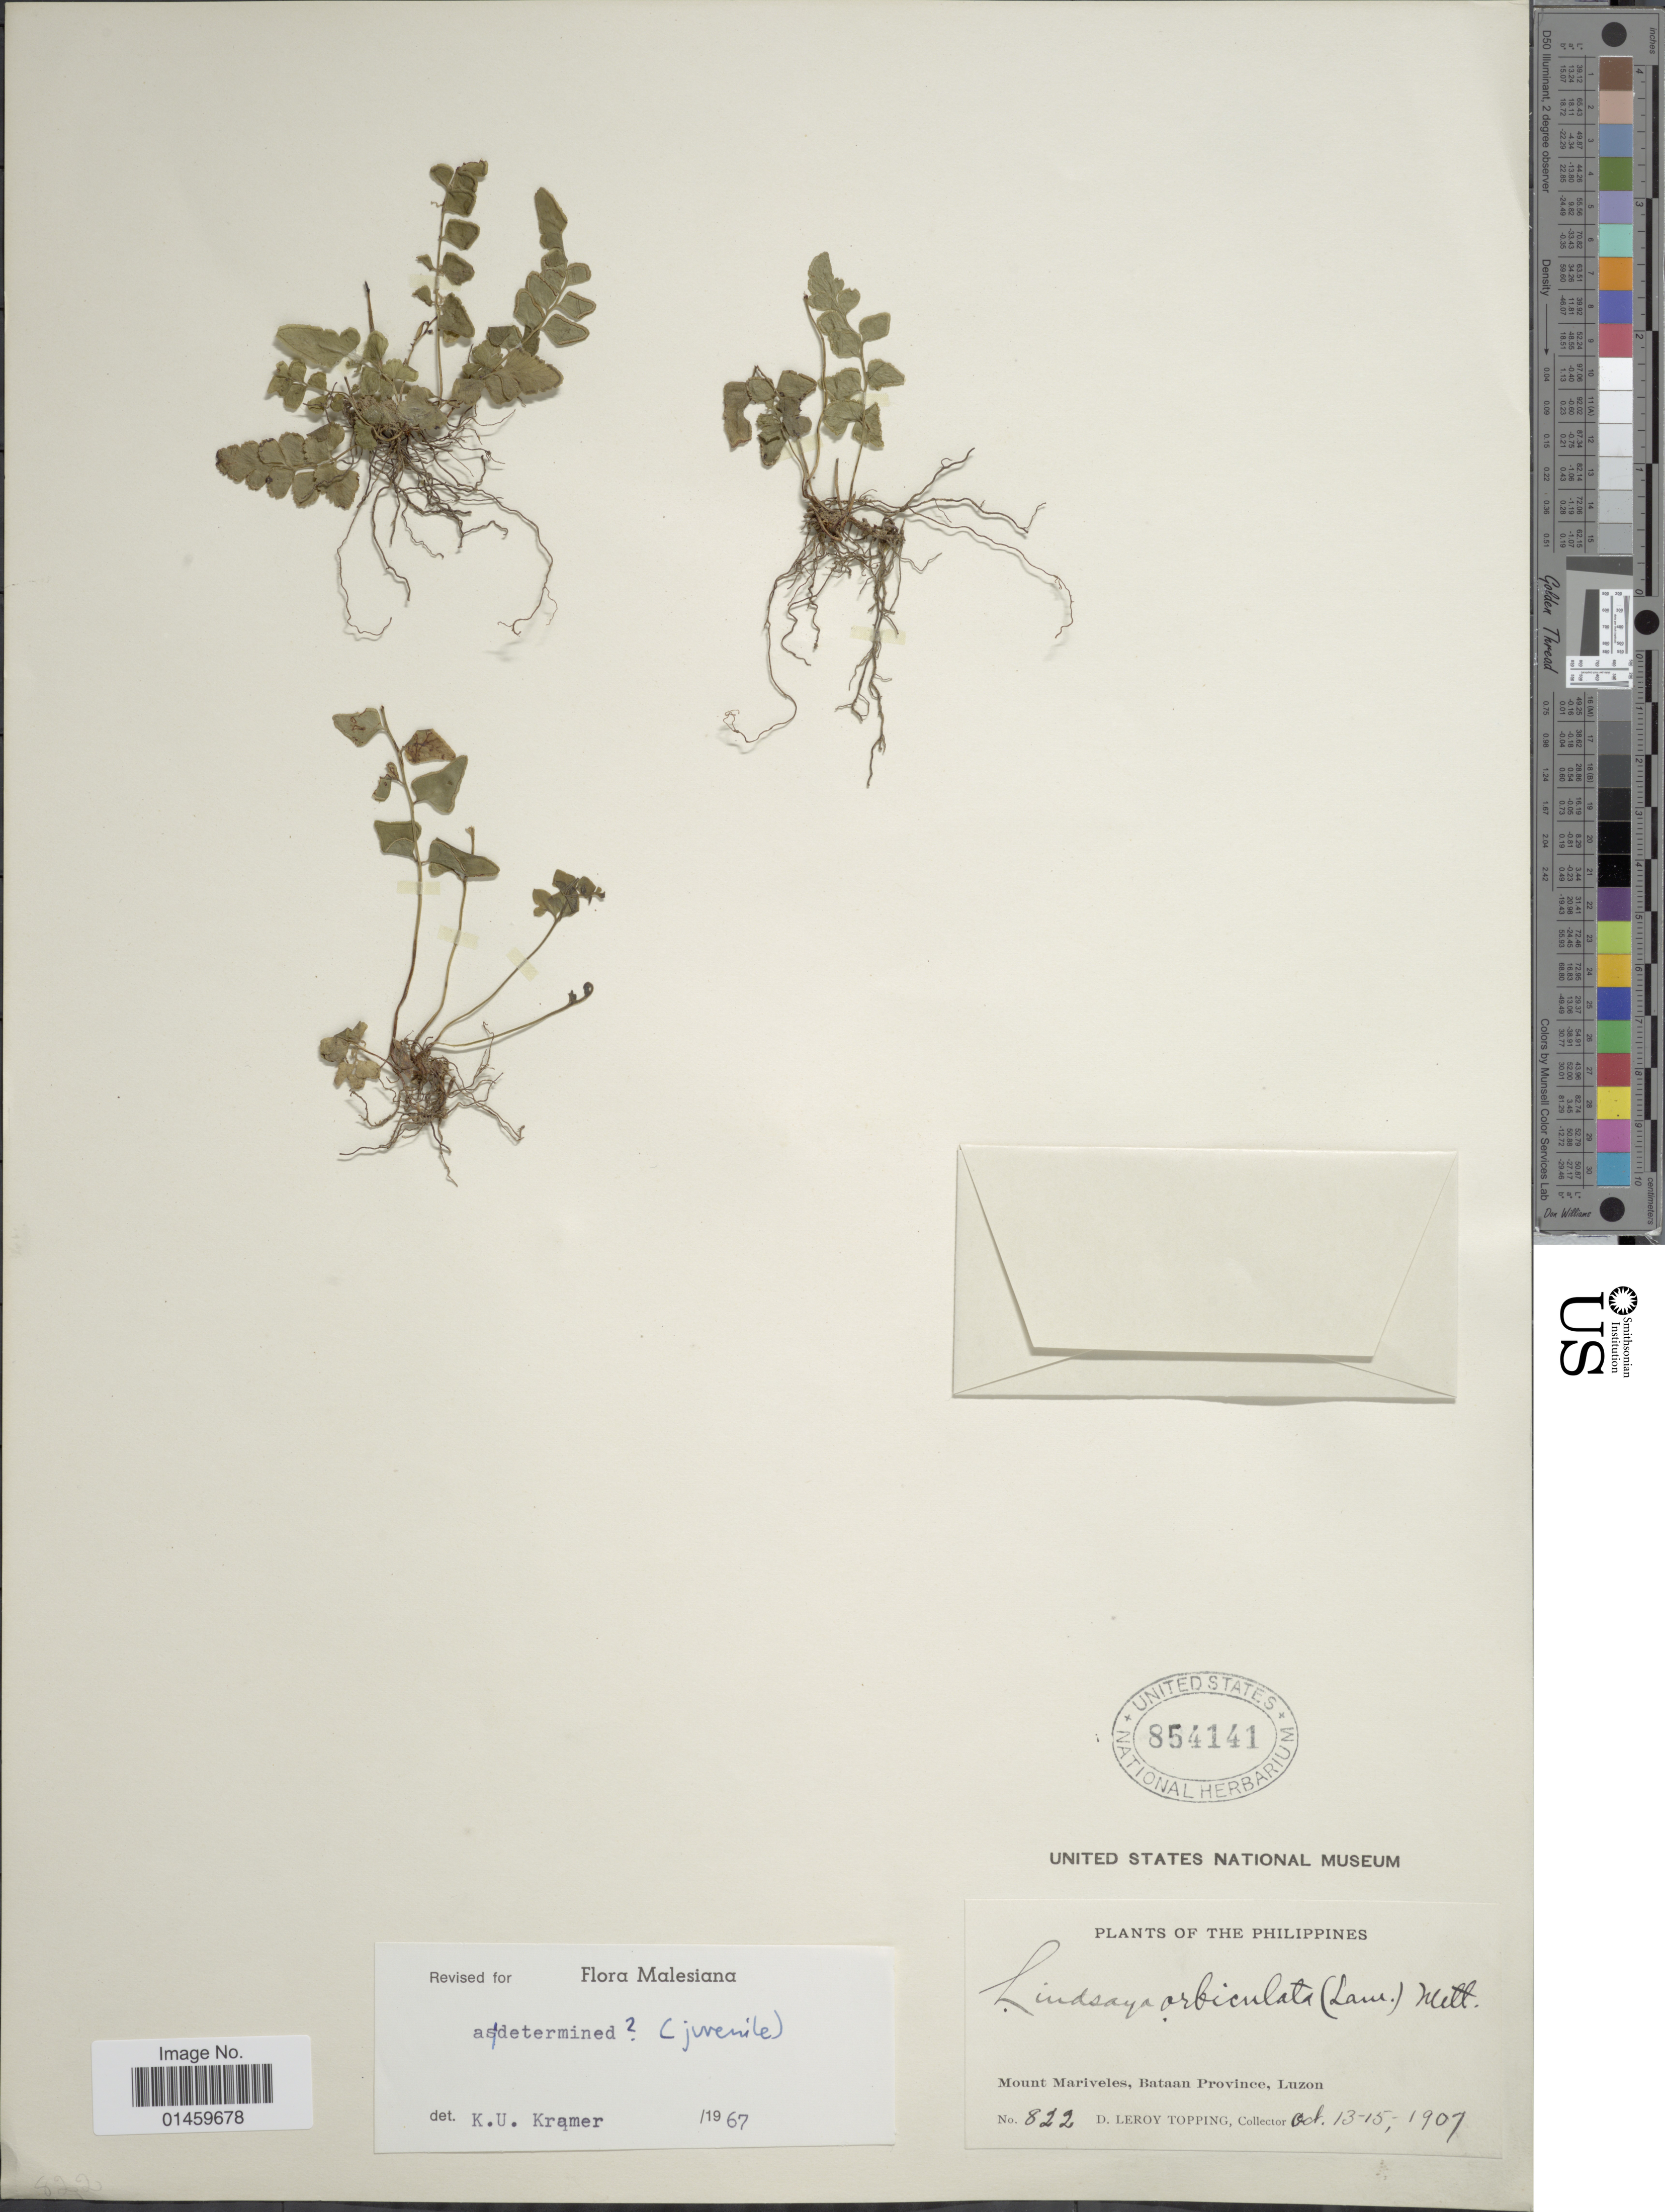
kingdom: Plantae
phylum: Tracheophyta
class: Polypodiopsida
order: Polypodiales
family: Lindsaeaceae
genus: Lindsaea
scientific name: Lindsaea orbiculata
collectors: D. L. Topping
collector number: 822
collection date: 1907-10-13/1907-10-15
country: Philippines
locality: Mount Mariviles, Bataan Province, Luzon.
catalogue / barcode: US 854141